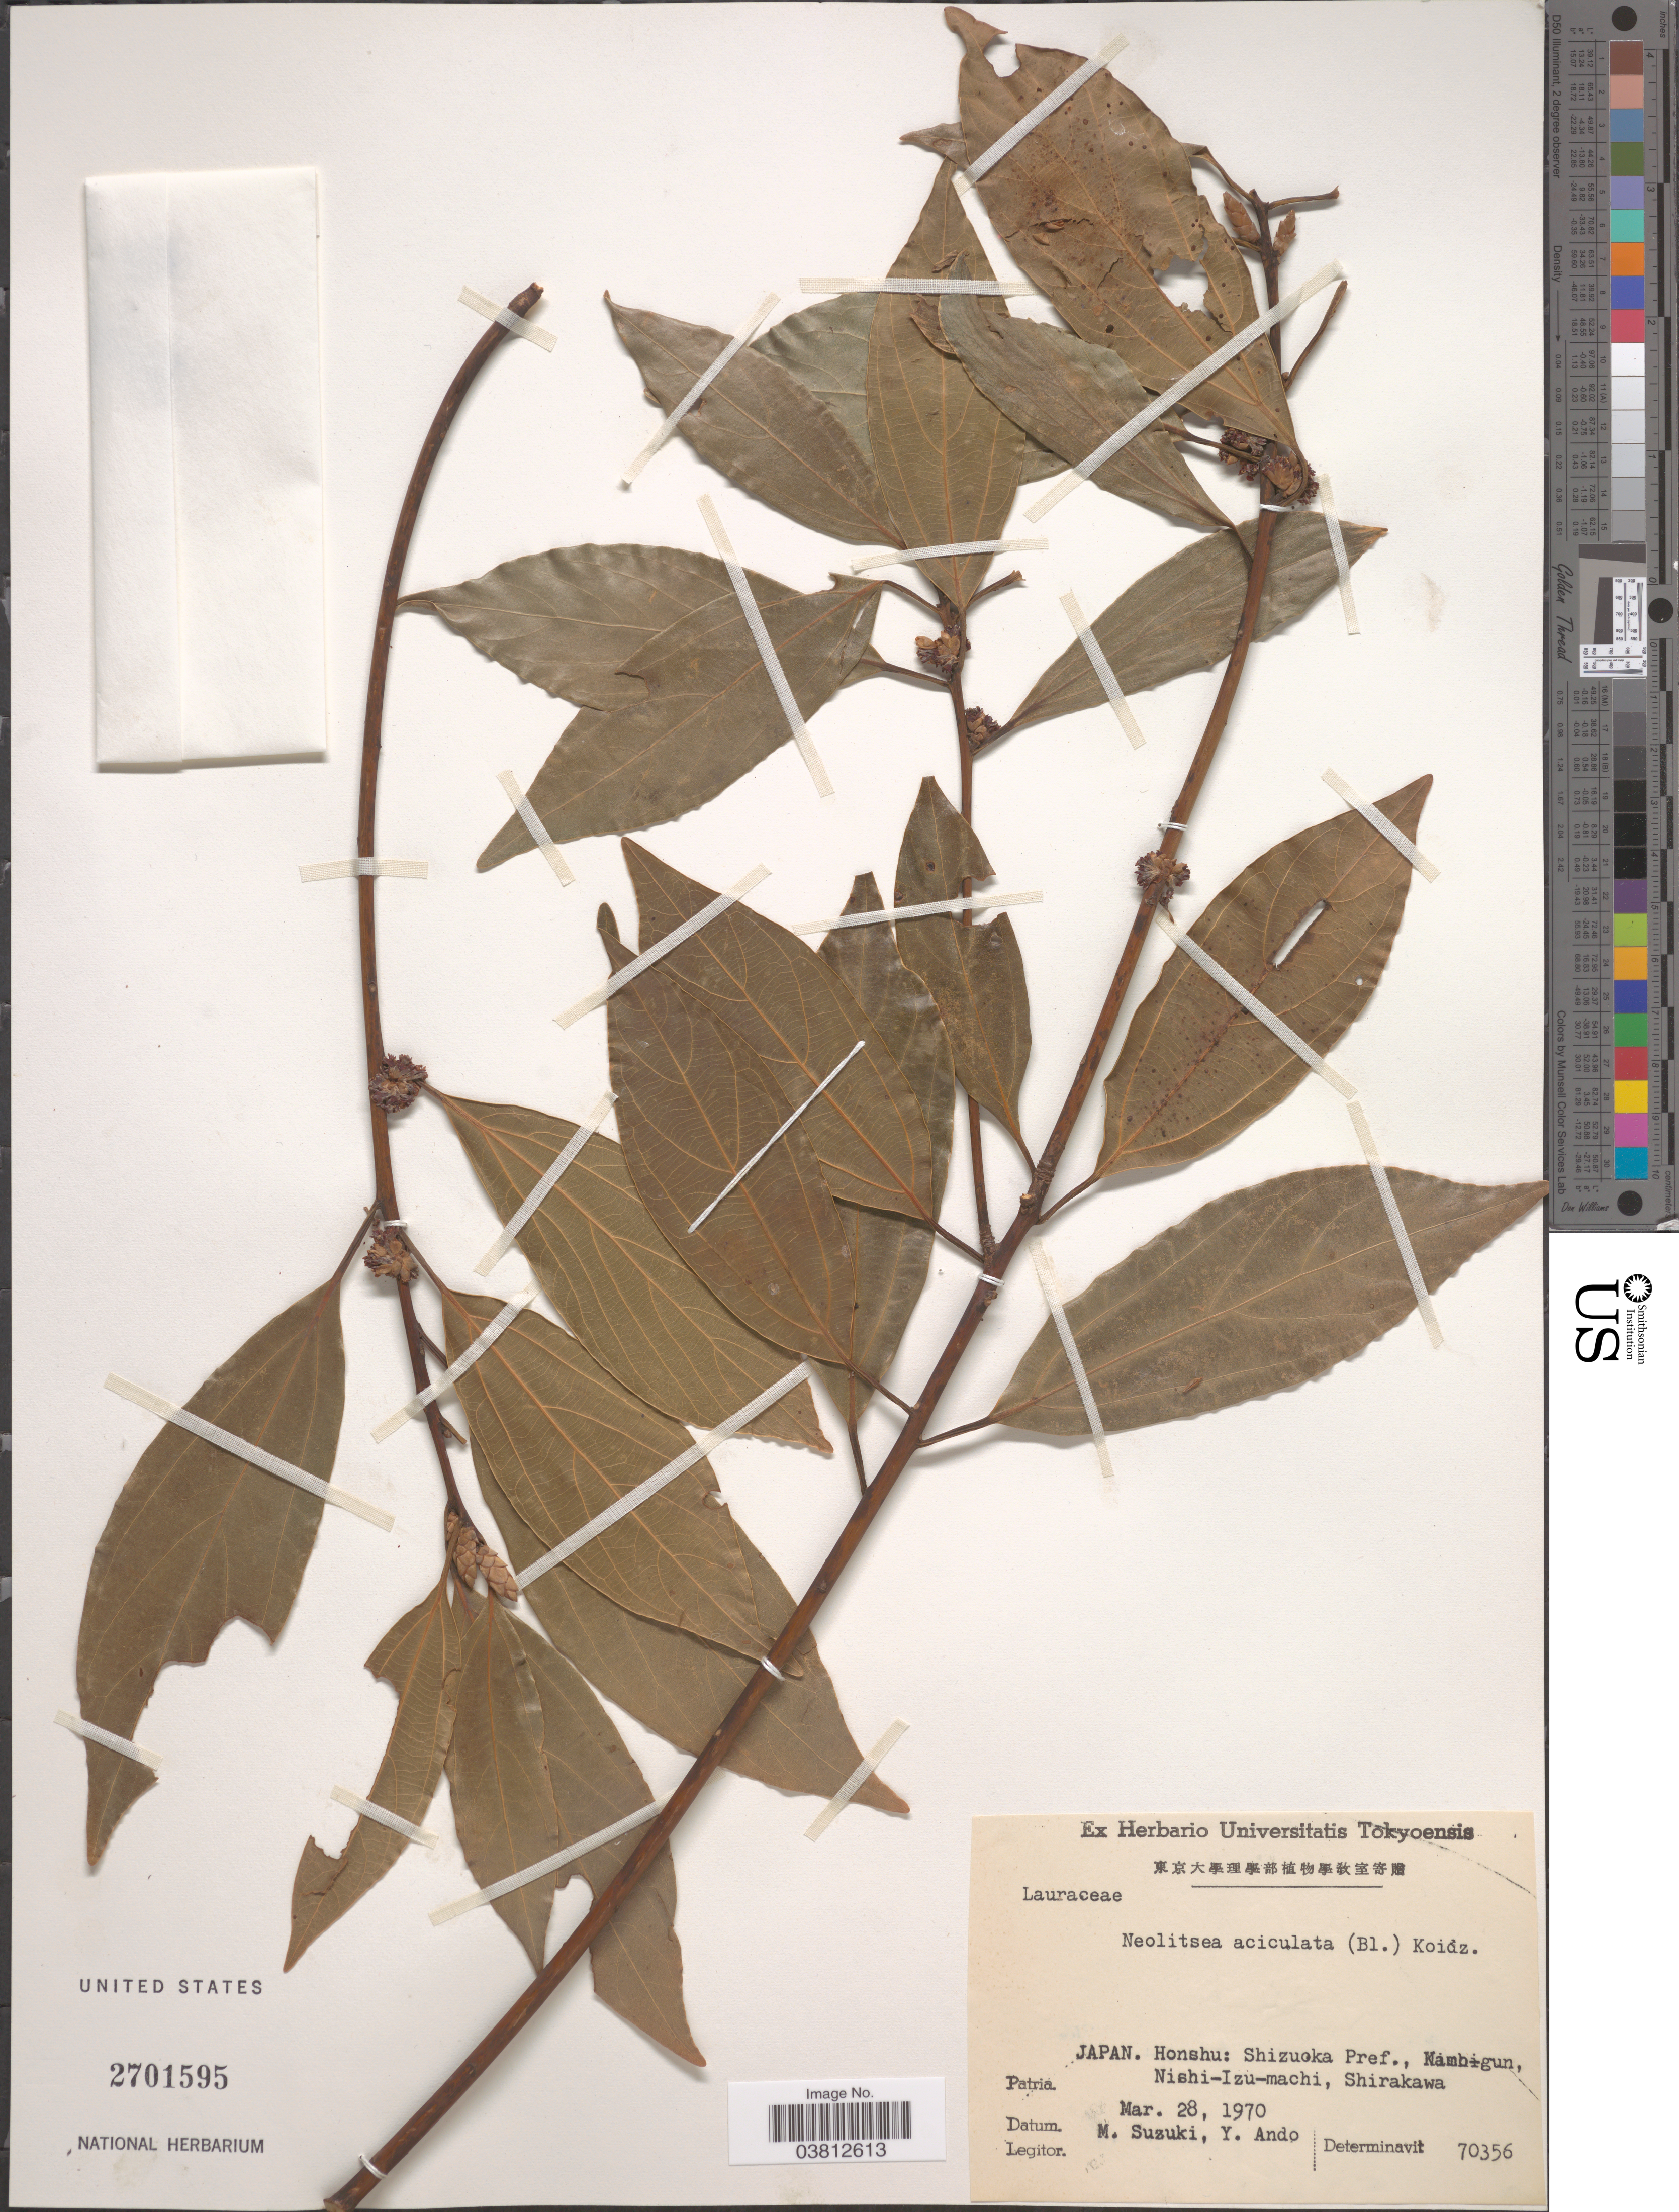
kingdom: Plantae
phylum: Tracheophyta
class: Magnoliopsida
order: Laurales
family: Lauraceae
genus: Neolitsea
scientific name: Neolitsea aciculata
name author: (Blume) Koidz.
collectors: M. Suzuki & Y. Ando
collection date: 1970-03-28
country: Japan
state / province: Sizuoka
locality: Honshu: Shizuoka Pref., Nambi-gun, Nishi-Izu-machi, Shirakawa.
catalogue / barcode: US 2701595